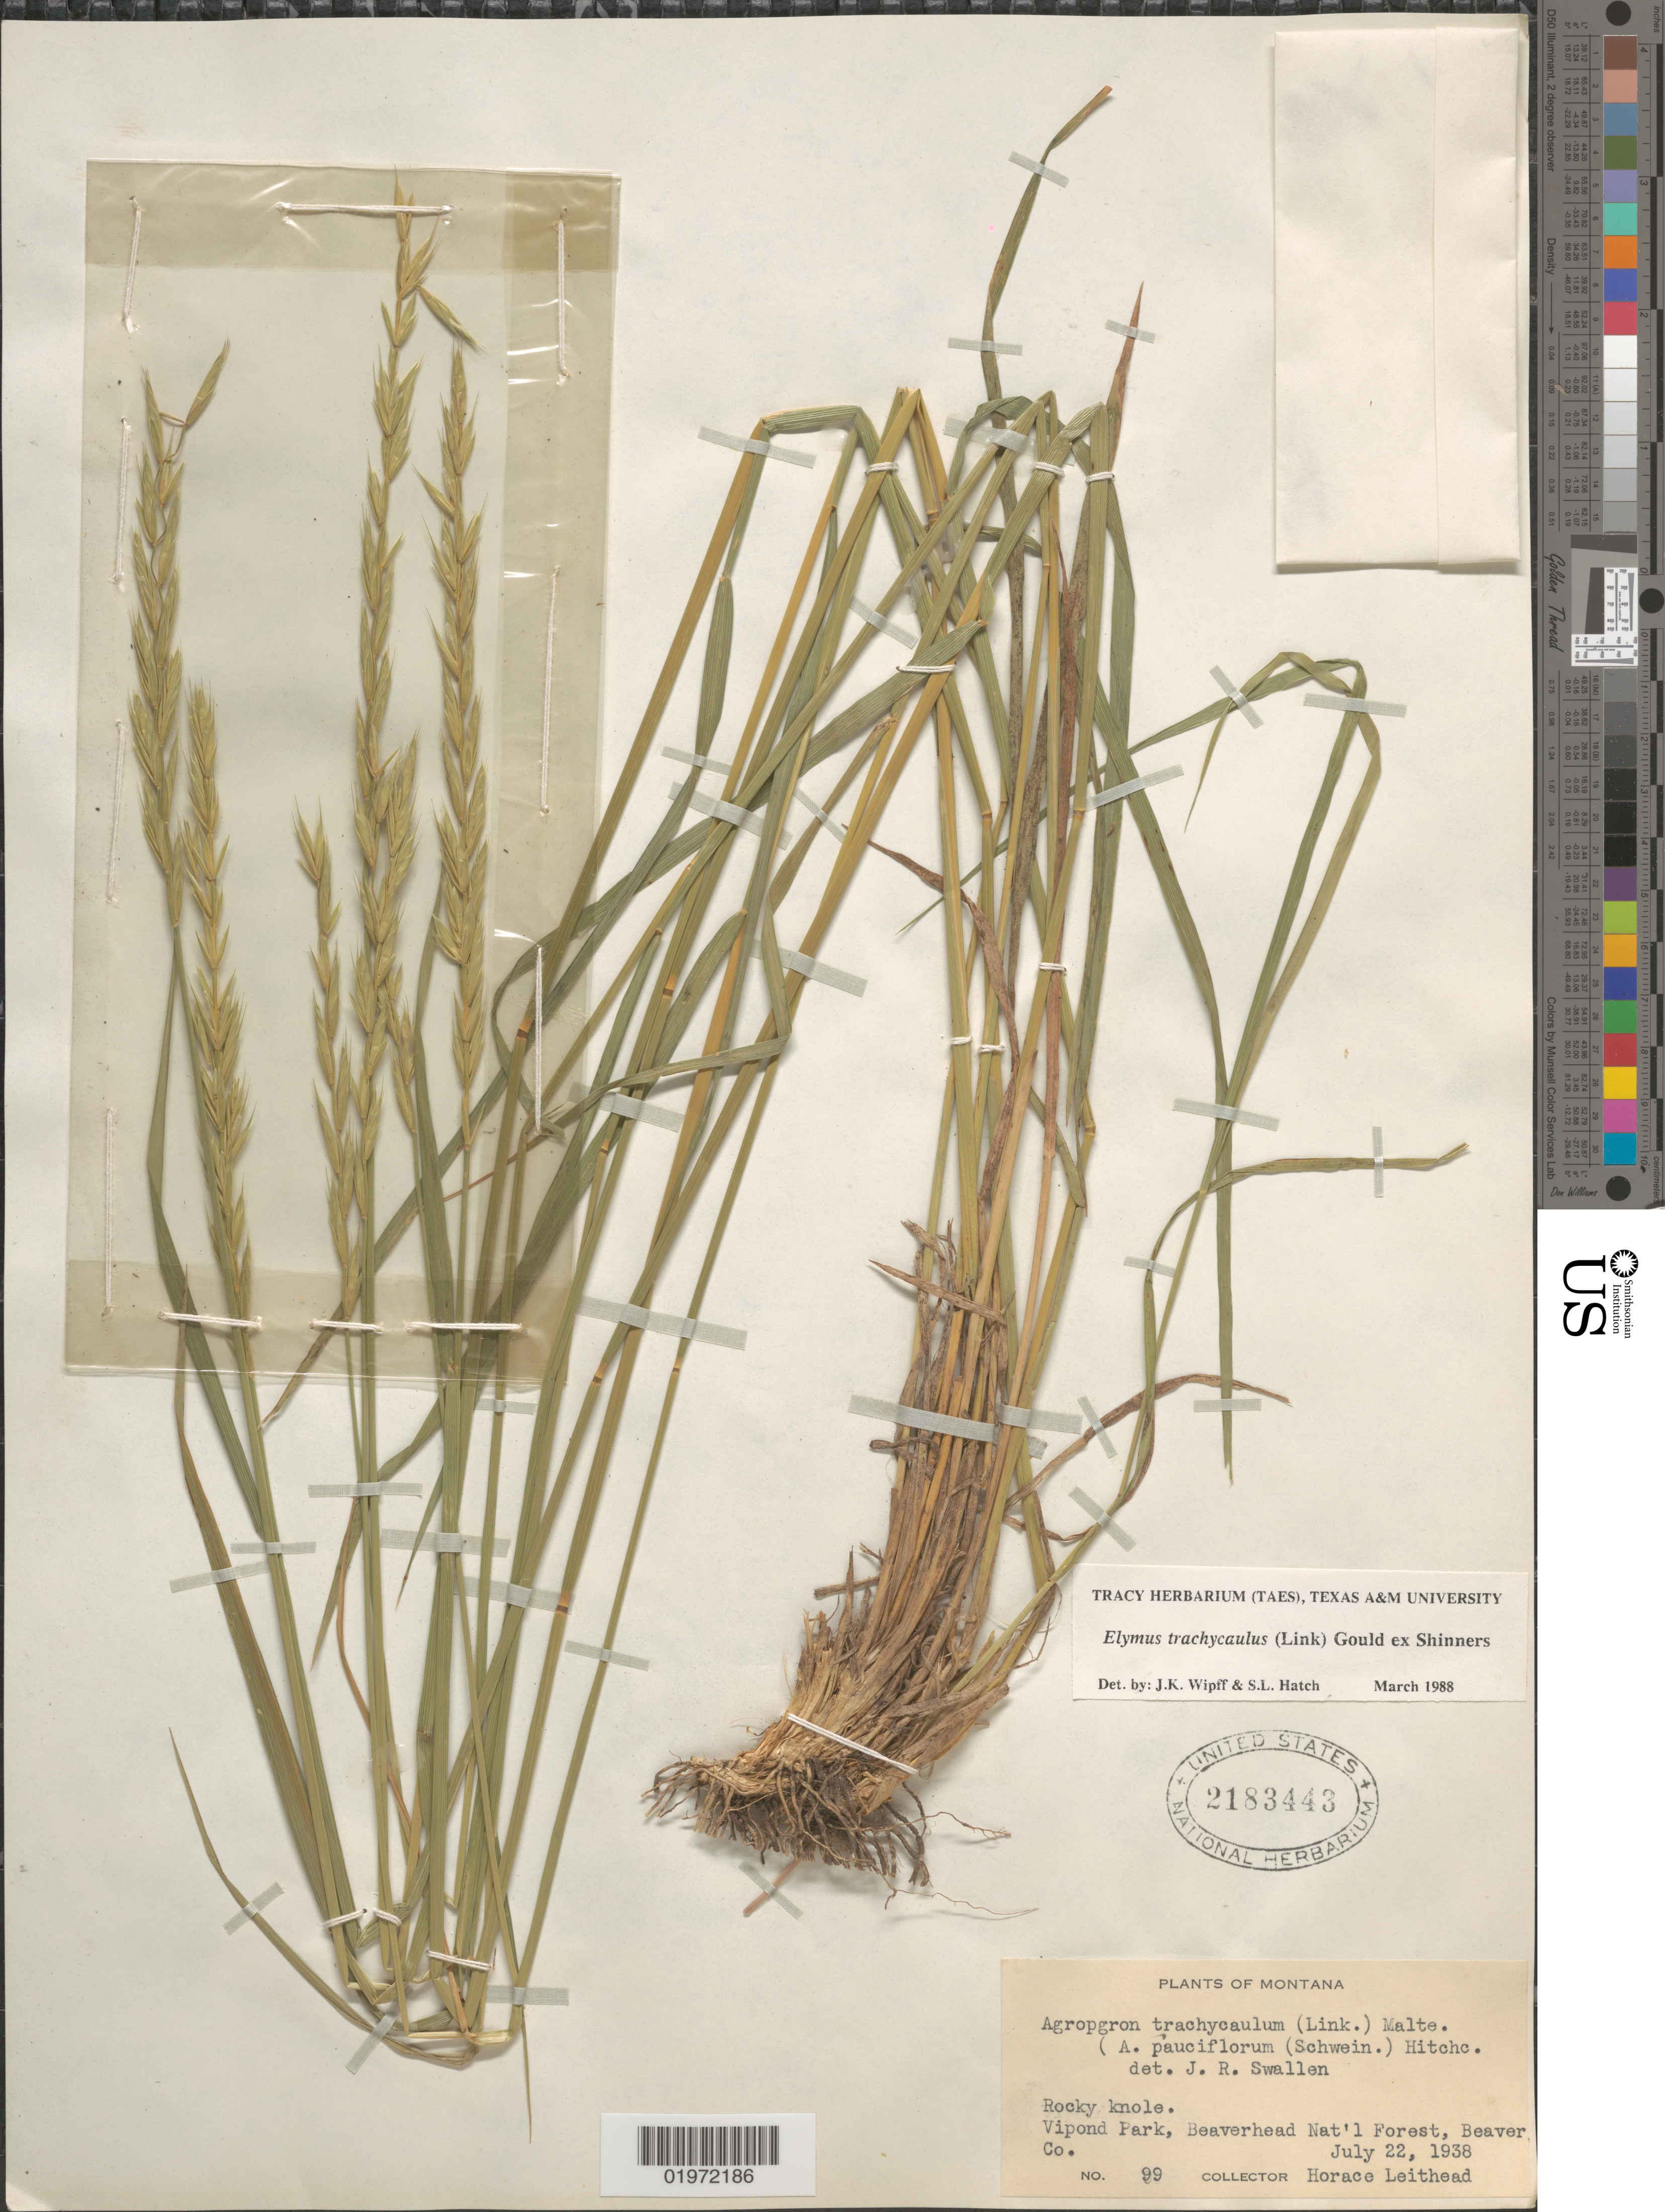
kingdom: Plantae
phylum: Tracheophyta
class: Liliopsida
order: Poales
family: Poaceae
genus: Elymus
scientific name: Elymus trachycaulus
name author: (Link) Gould ex Shinners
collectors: H. Leithead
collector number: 99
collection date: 1938-07-22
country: United States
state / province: Montana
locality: Vipond Park, Beaverhead Nat'l Forest, Beaver Co.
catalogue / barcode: US 2183443